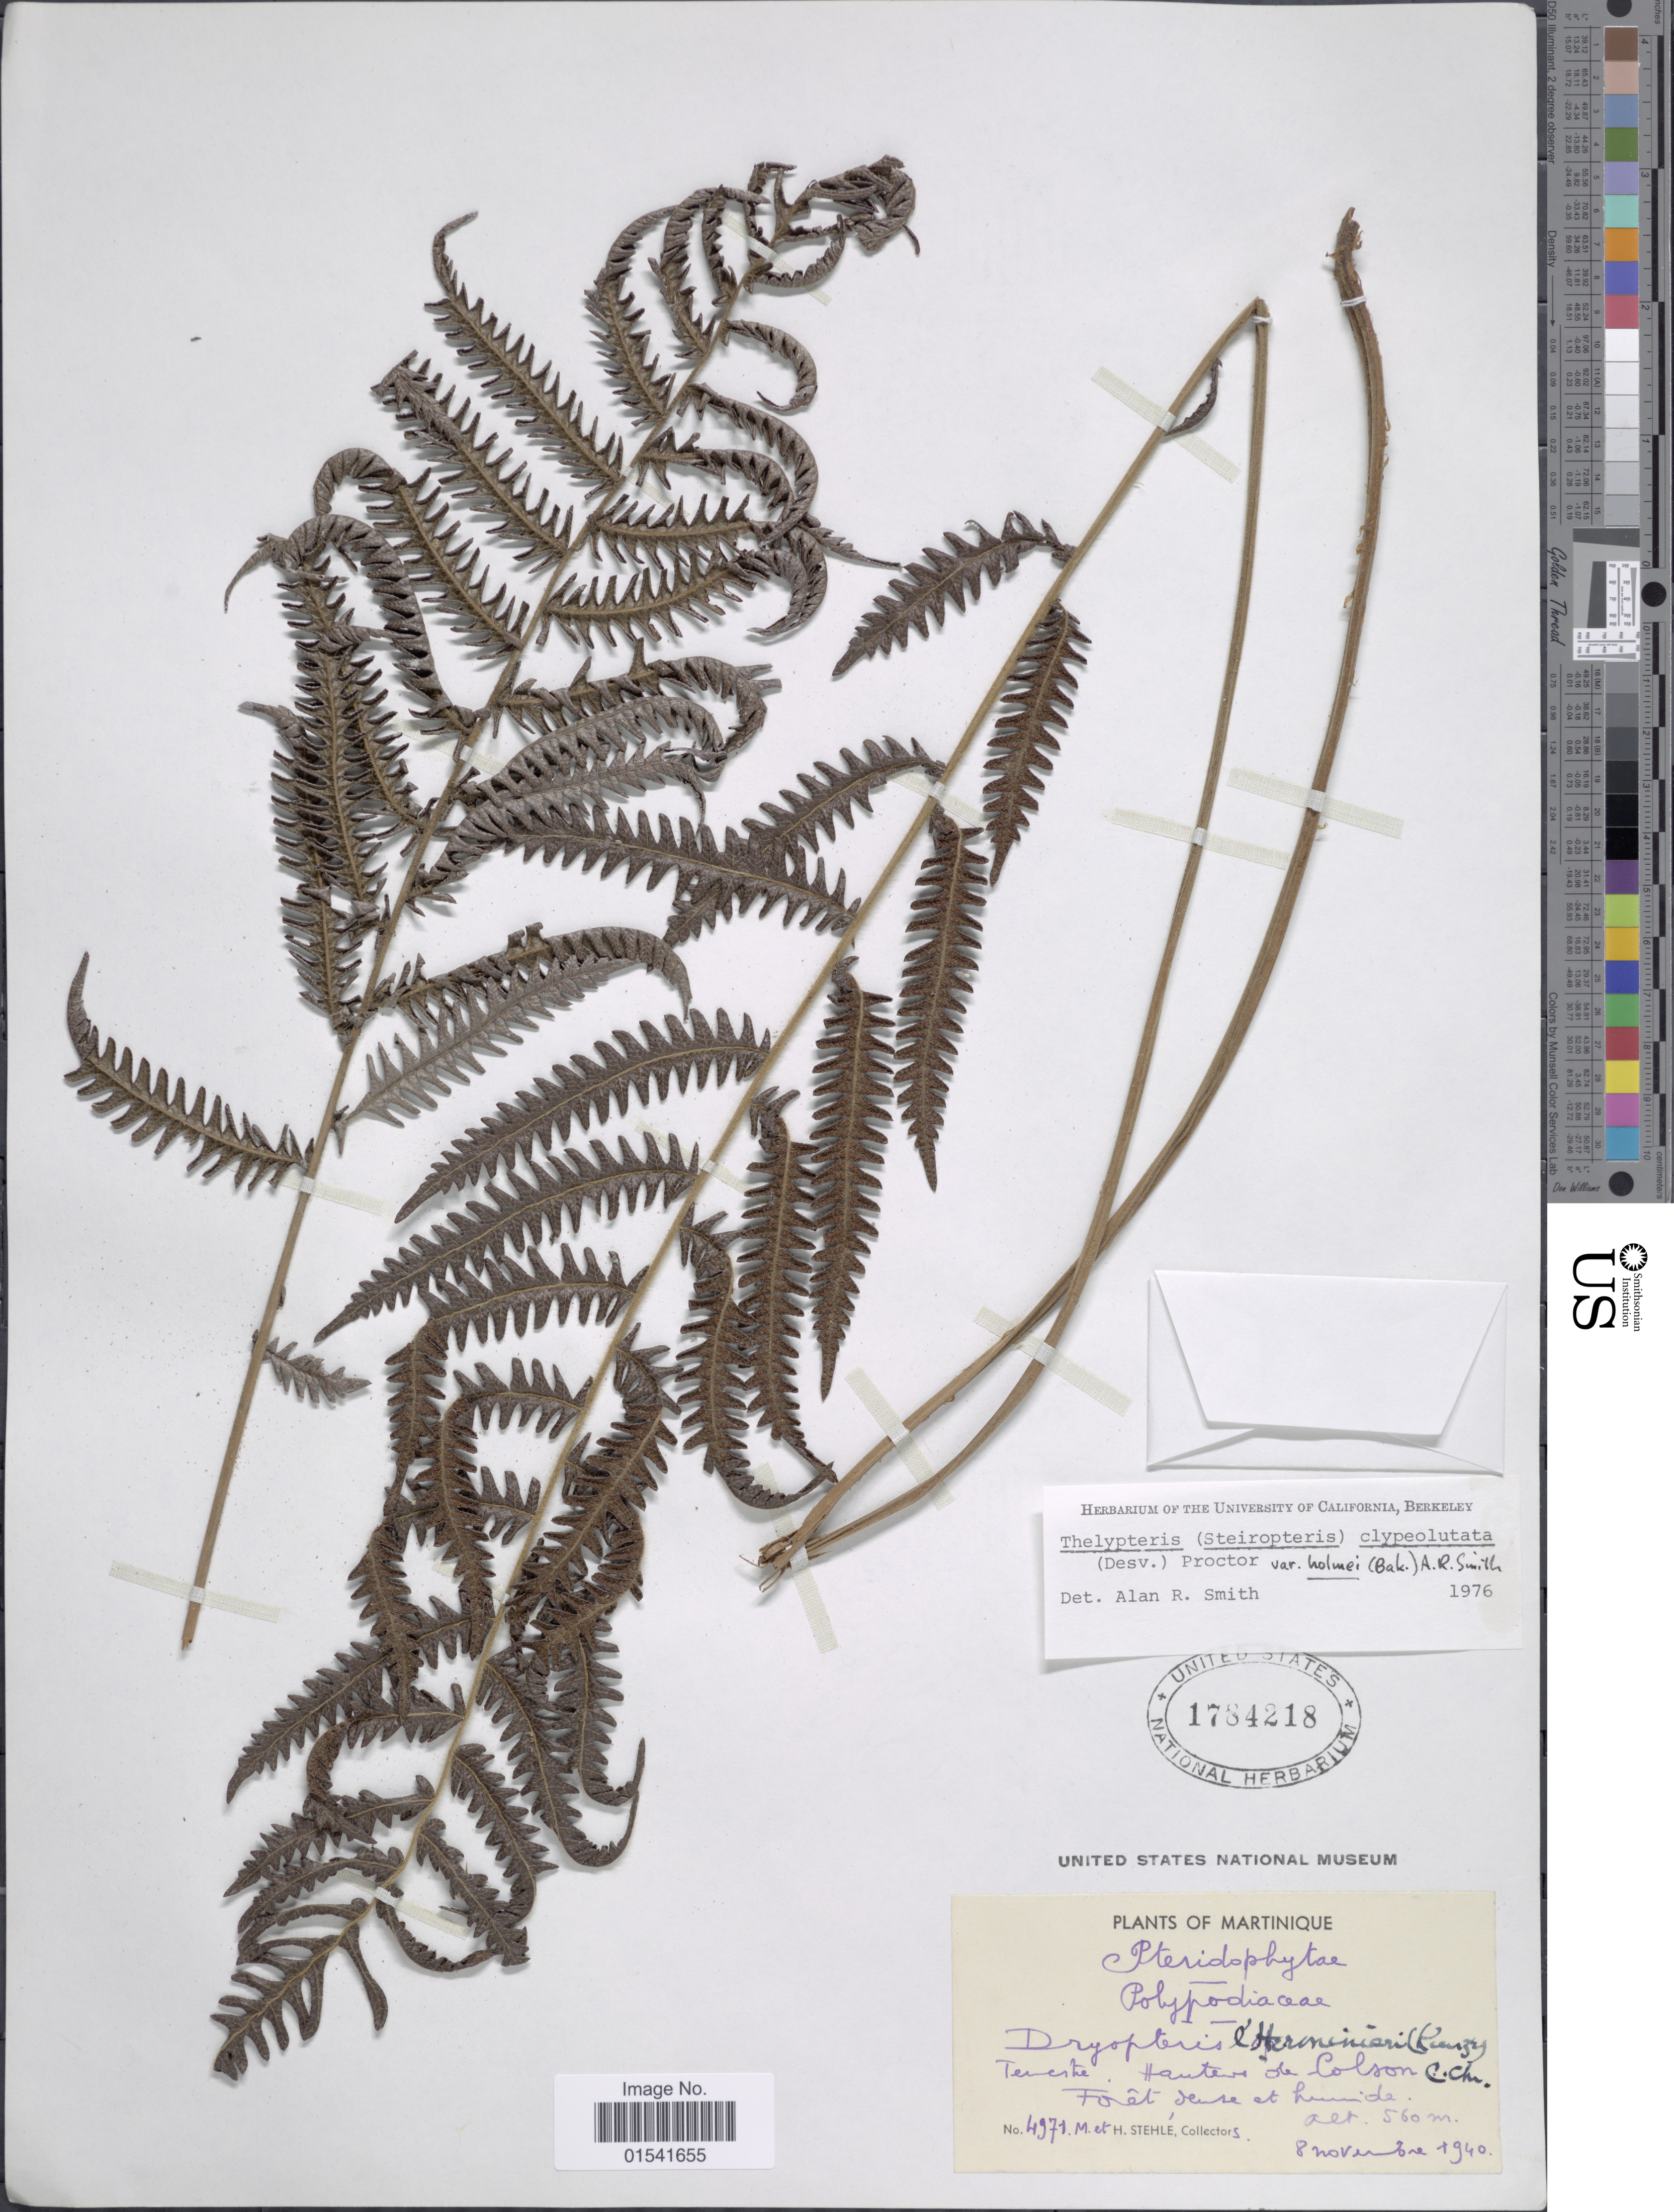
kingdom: Plantae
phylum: Tracheophyta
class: Polypodiopsida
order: Polypodiales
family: Thelypteridaceae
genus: Steiropteris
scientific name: Steiropteris clypeolutata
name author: (Desv.) Pic. Serm.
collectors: M. Stehlé & H. Stehlé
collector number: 4971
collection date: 1940-11-08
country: Martinique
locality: Hauteurs de Colson, Forêt dense et humide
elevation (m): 560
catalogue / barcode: US 1784218